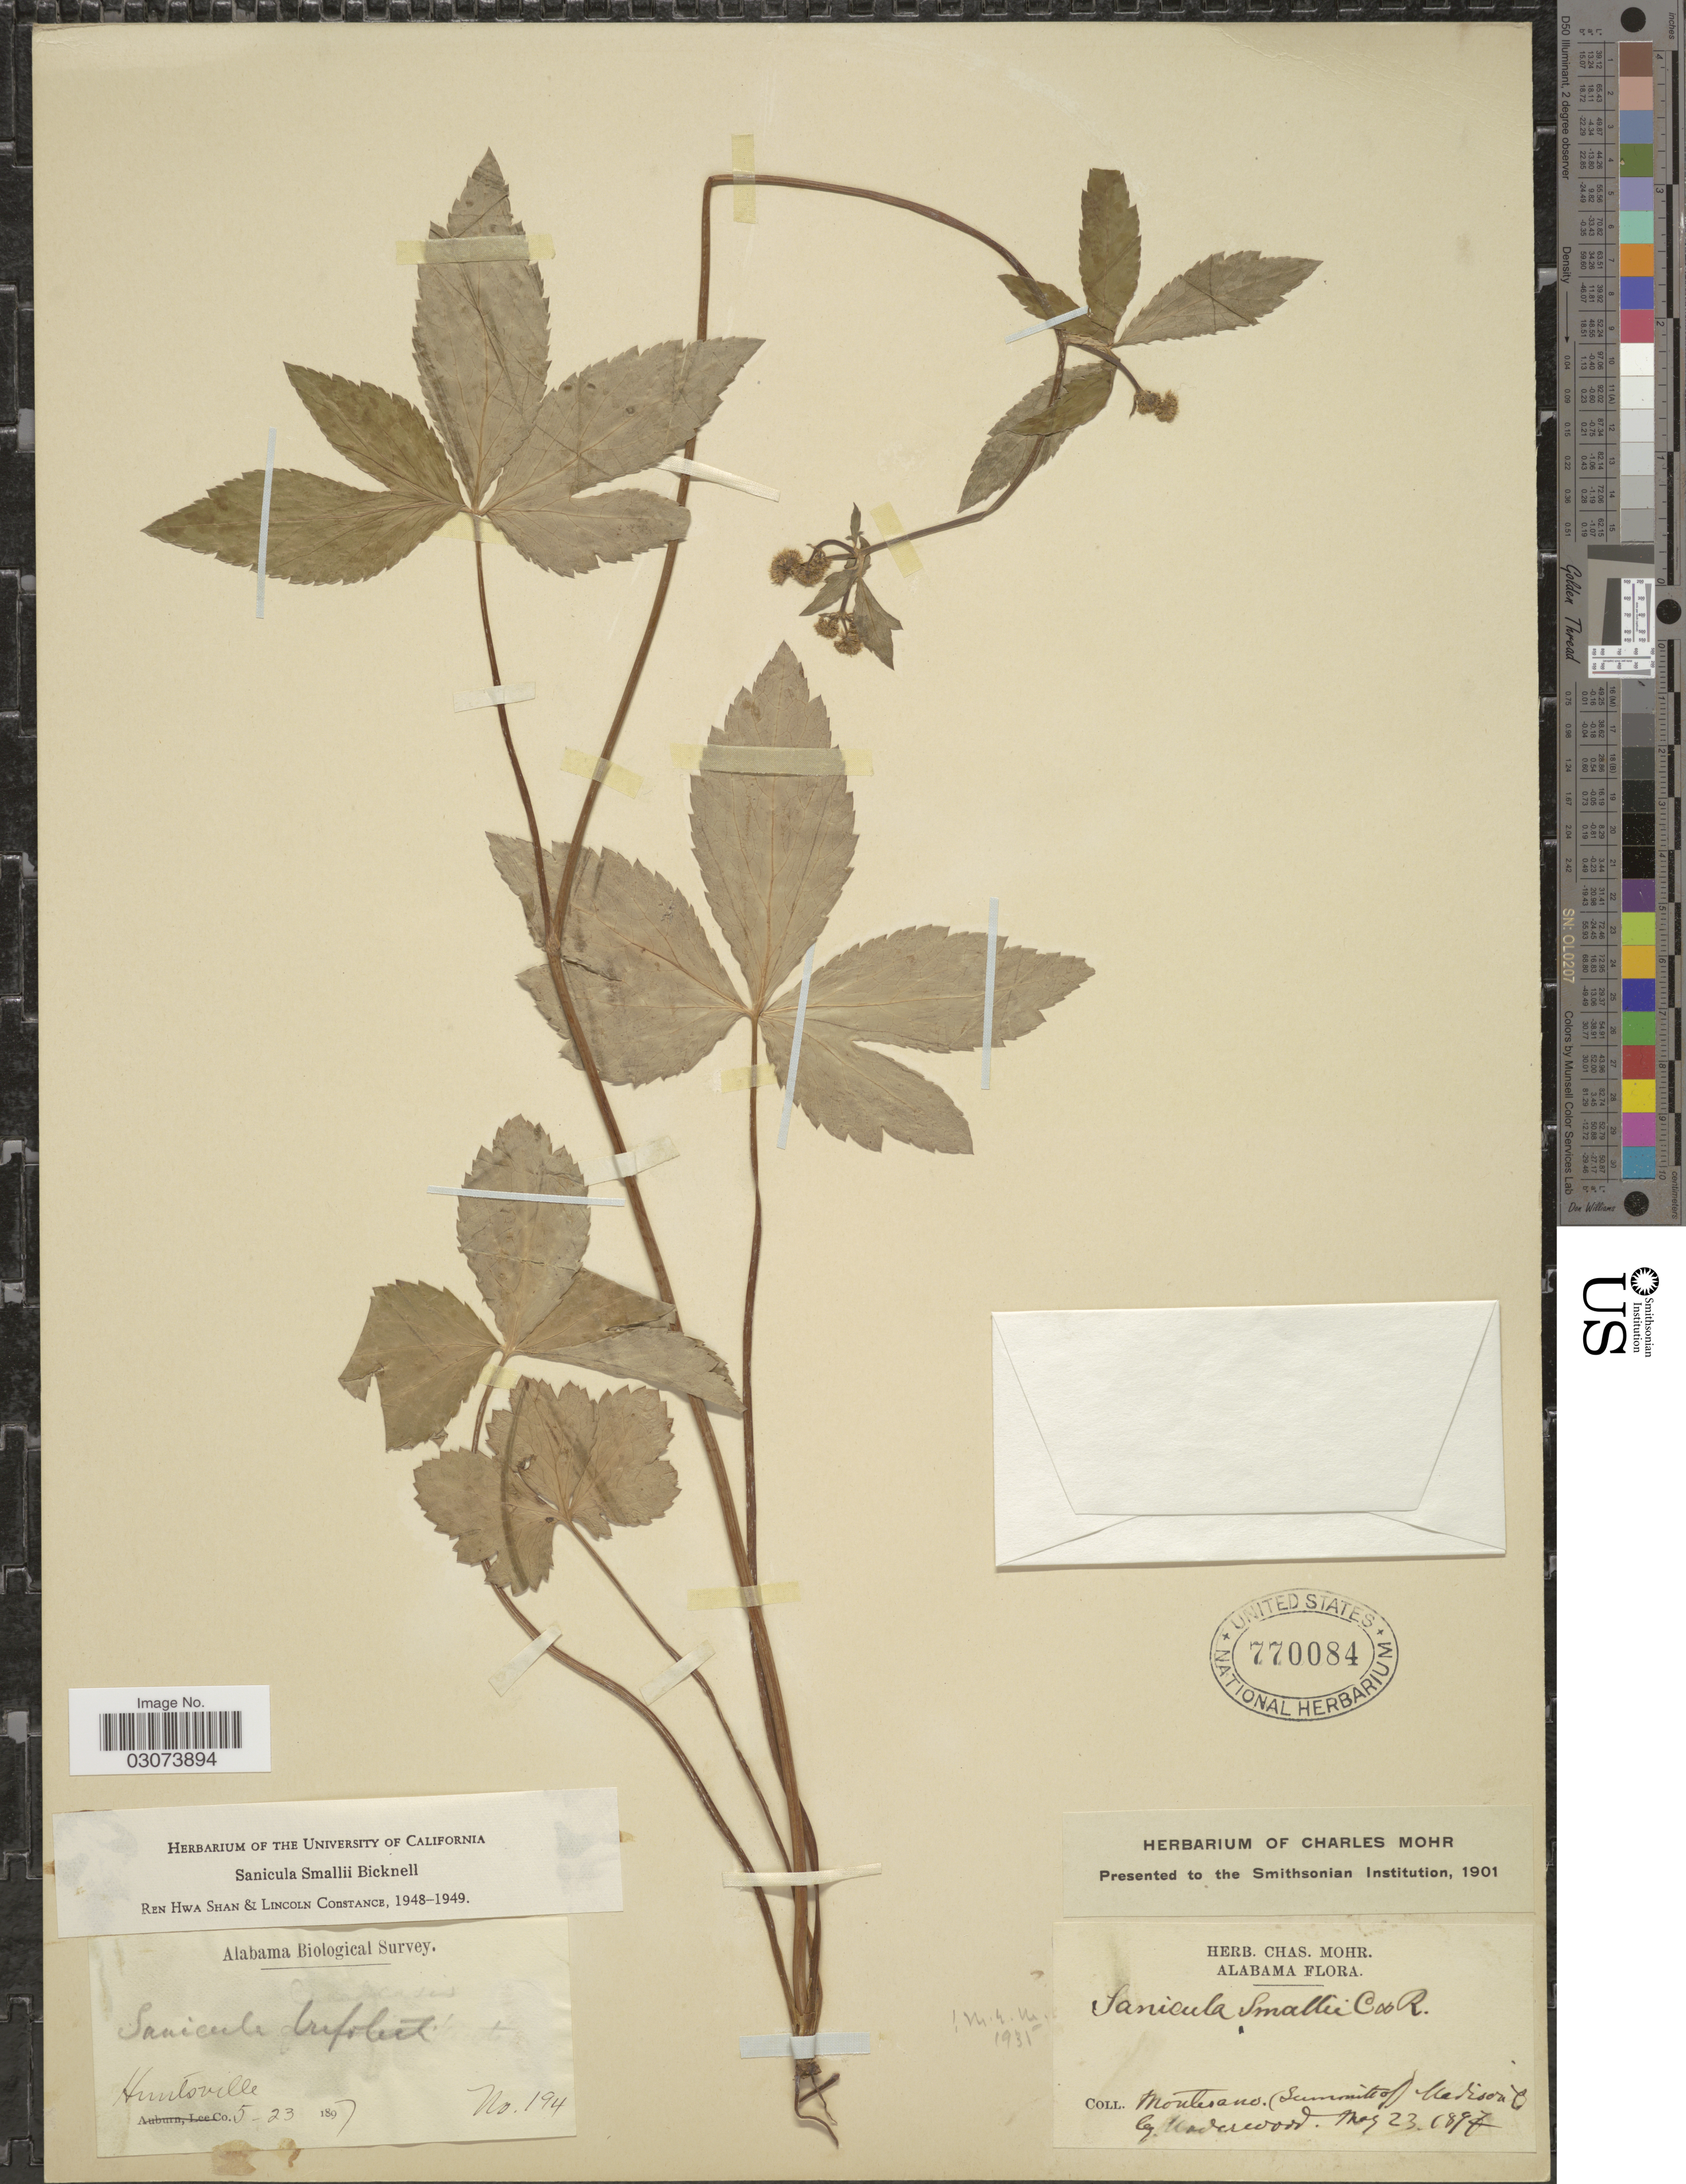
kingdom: Plantae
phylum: Tracheophyta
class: Magnoliopsida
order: Apiales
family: Apiaceae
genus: Sanicula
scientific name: Sanicula smallii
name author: E.P. Bicknell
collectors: -- Underwood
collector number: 194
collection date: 1897-05-23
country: United States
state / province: Alabama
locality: Montesano. (Summit of Madison Co.) Huntsville.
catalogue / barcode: US 770084